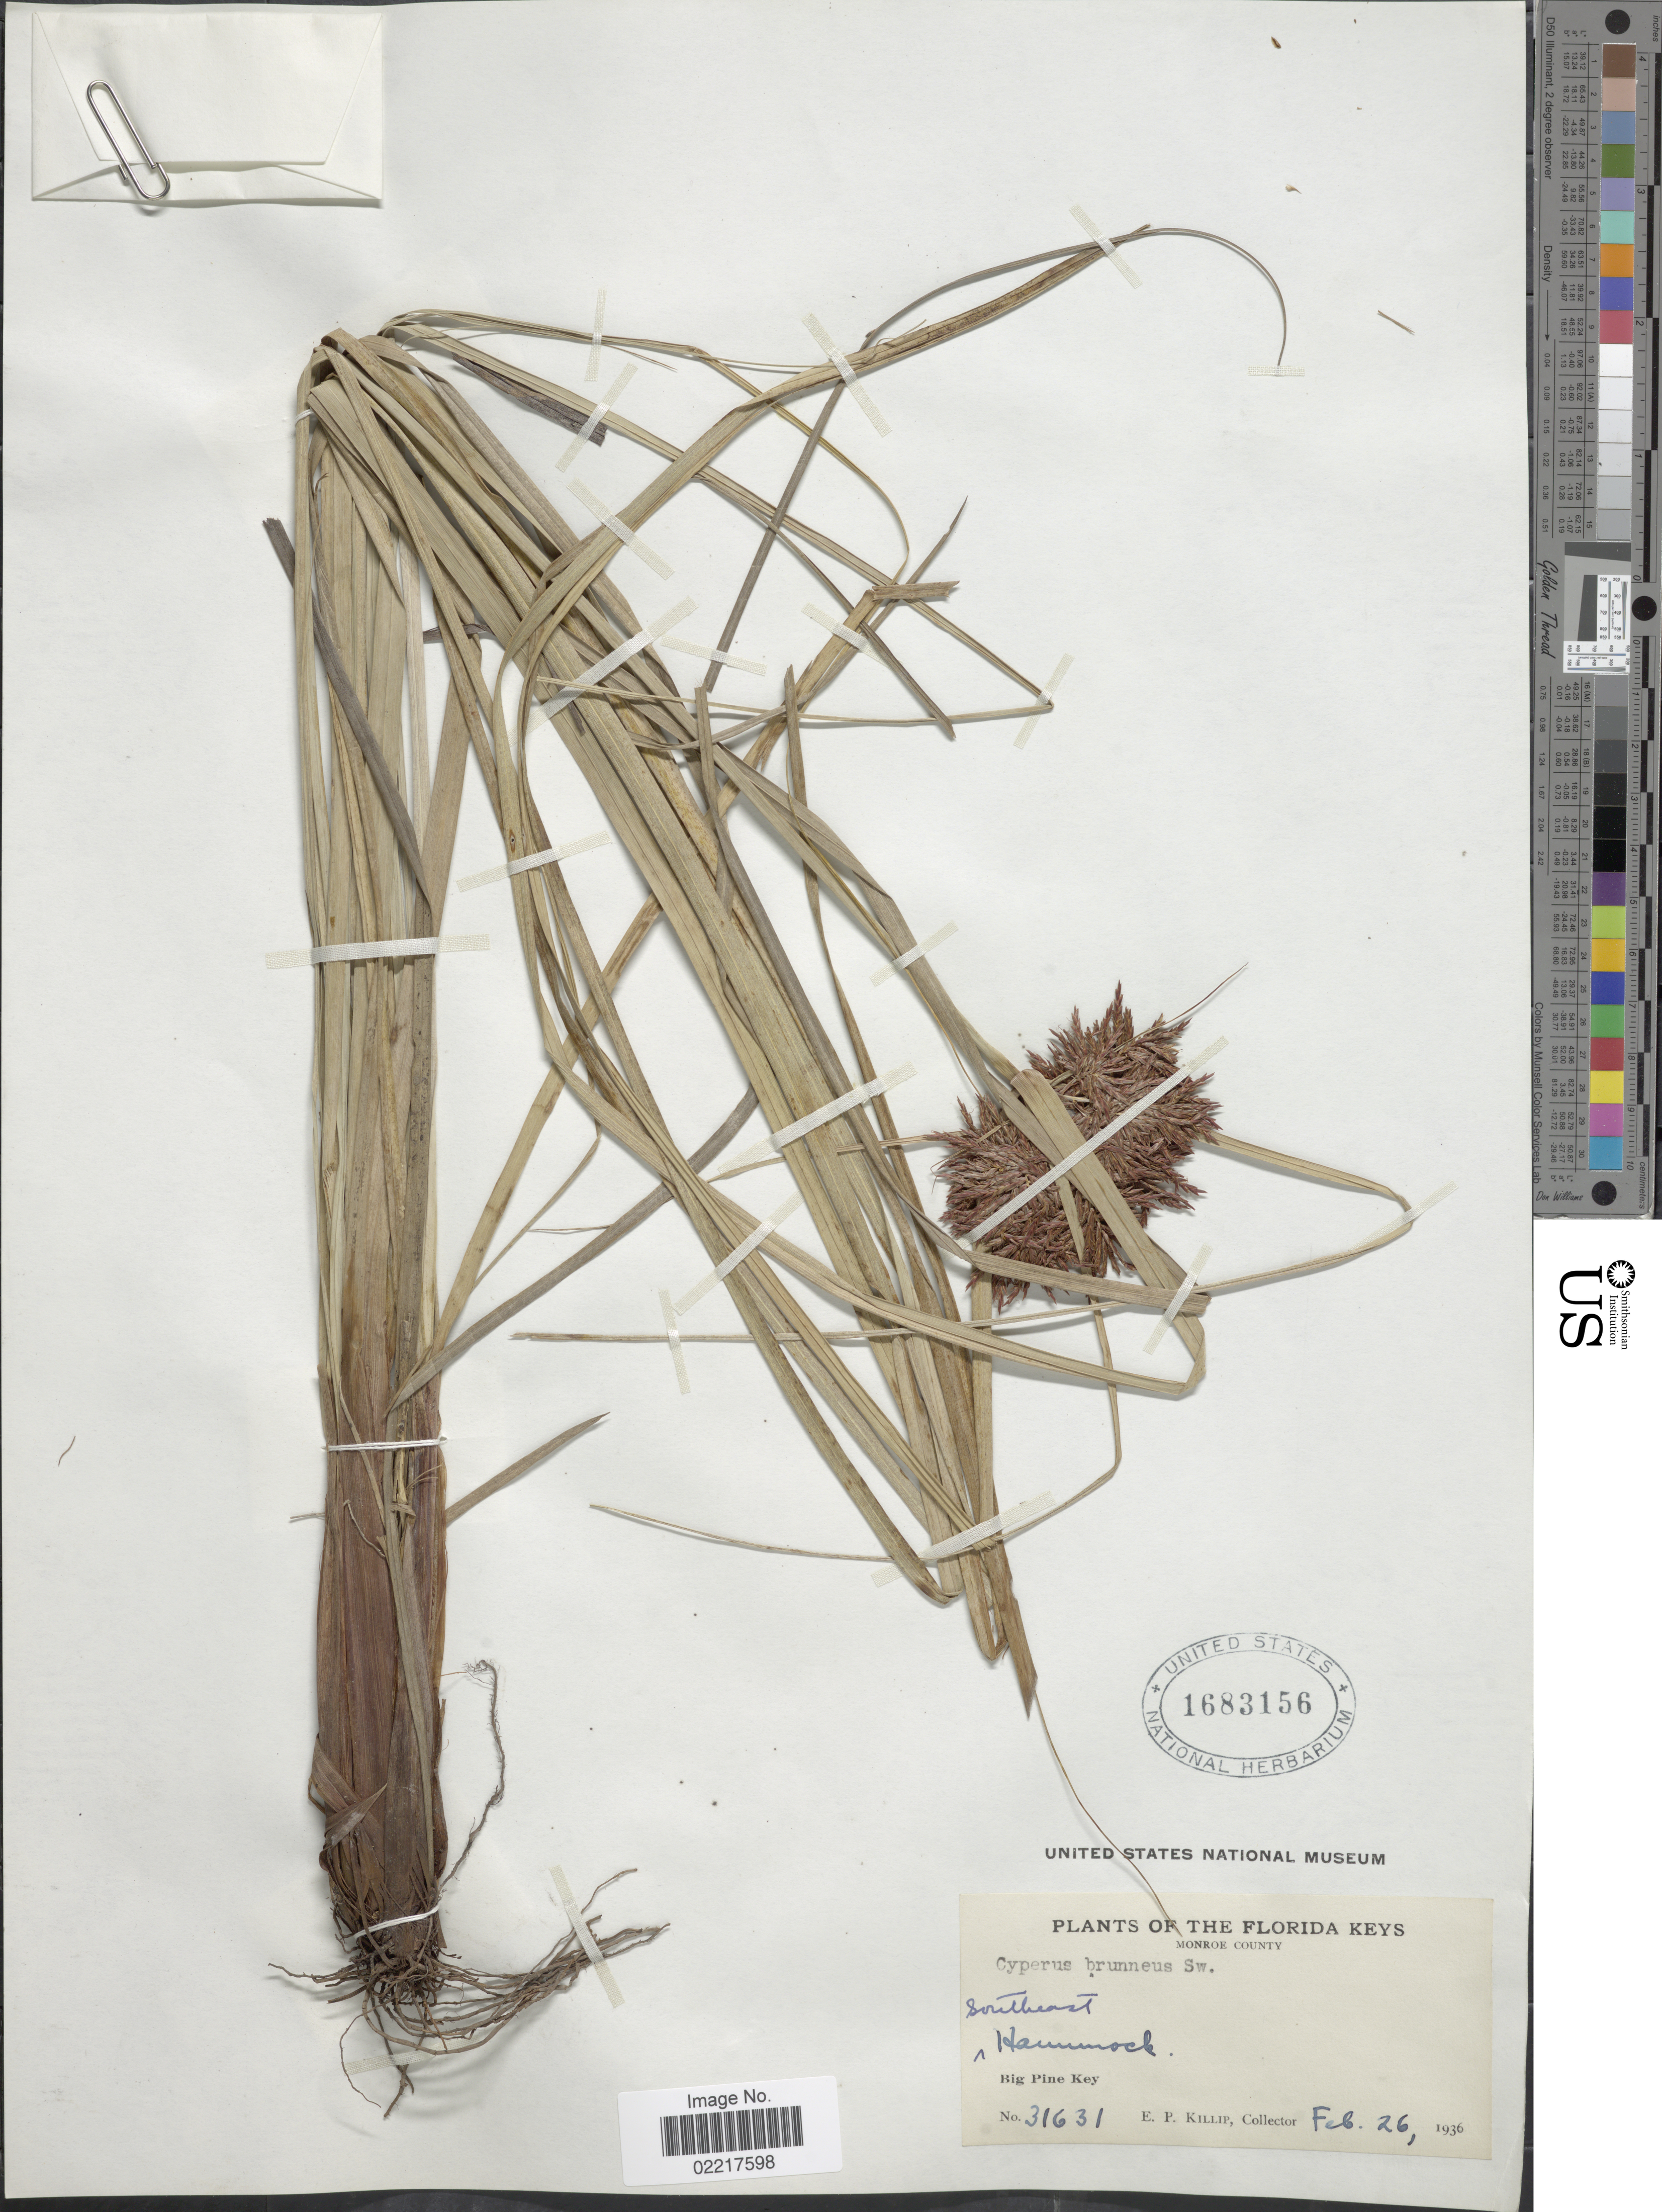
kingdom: Plantae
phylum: Tracheophyta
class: Liliopsida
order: Poales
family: Cyperaceae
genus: Cyperus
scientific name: Cyperus planifolius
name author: Rich.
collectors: E. P. Killip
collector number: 31631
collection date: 1936-02-26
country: United States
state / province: Florida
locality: The Florida Keys, Monroe County, Southeast Hammock, Big Pine Key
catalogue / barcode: US 1683156